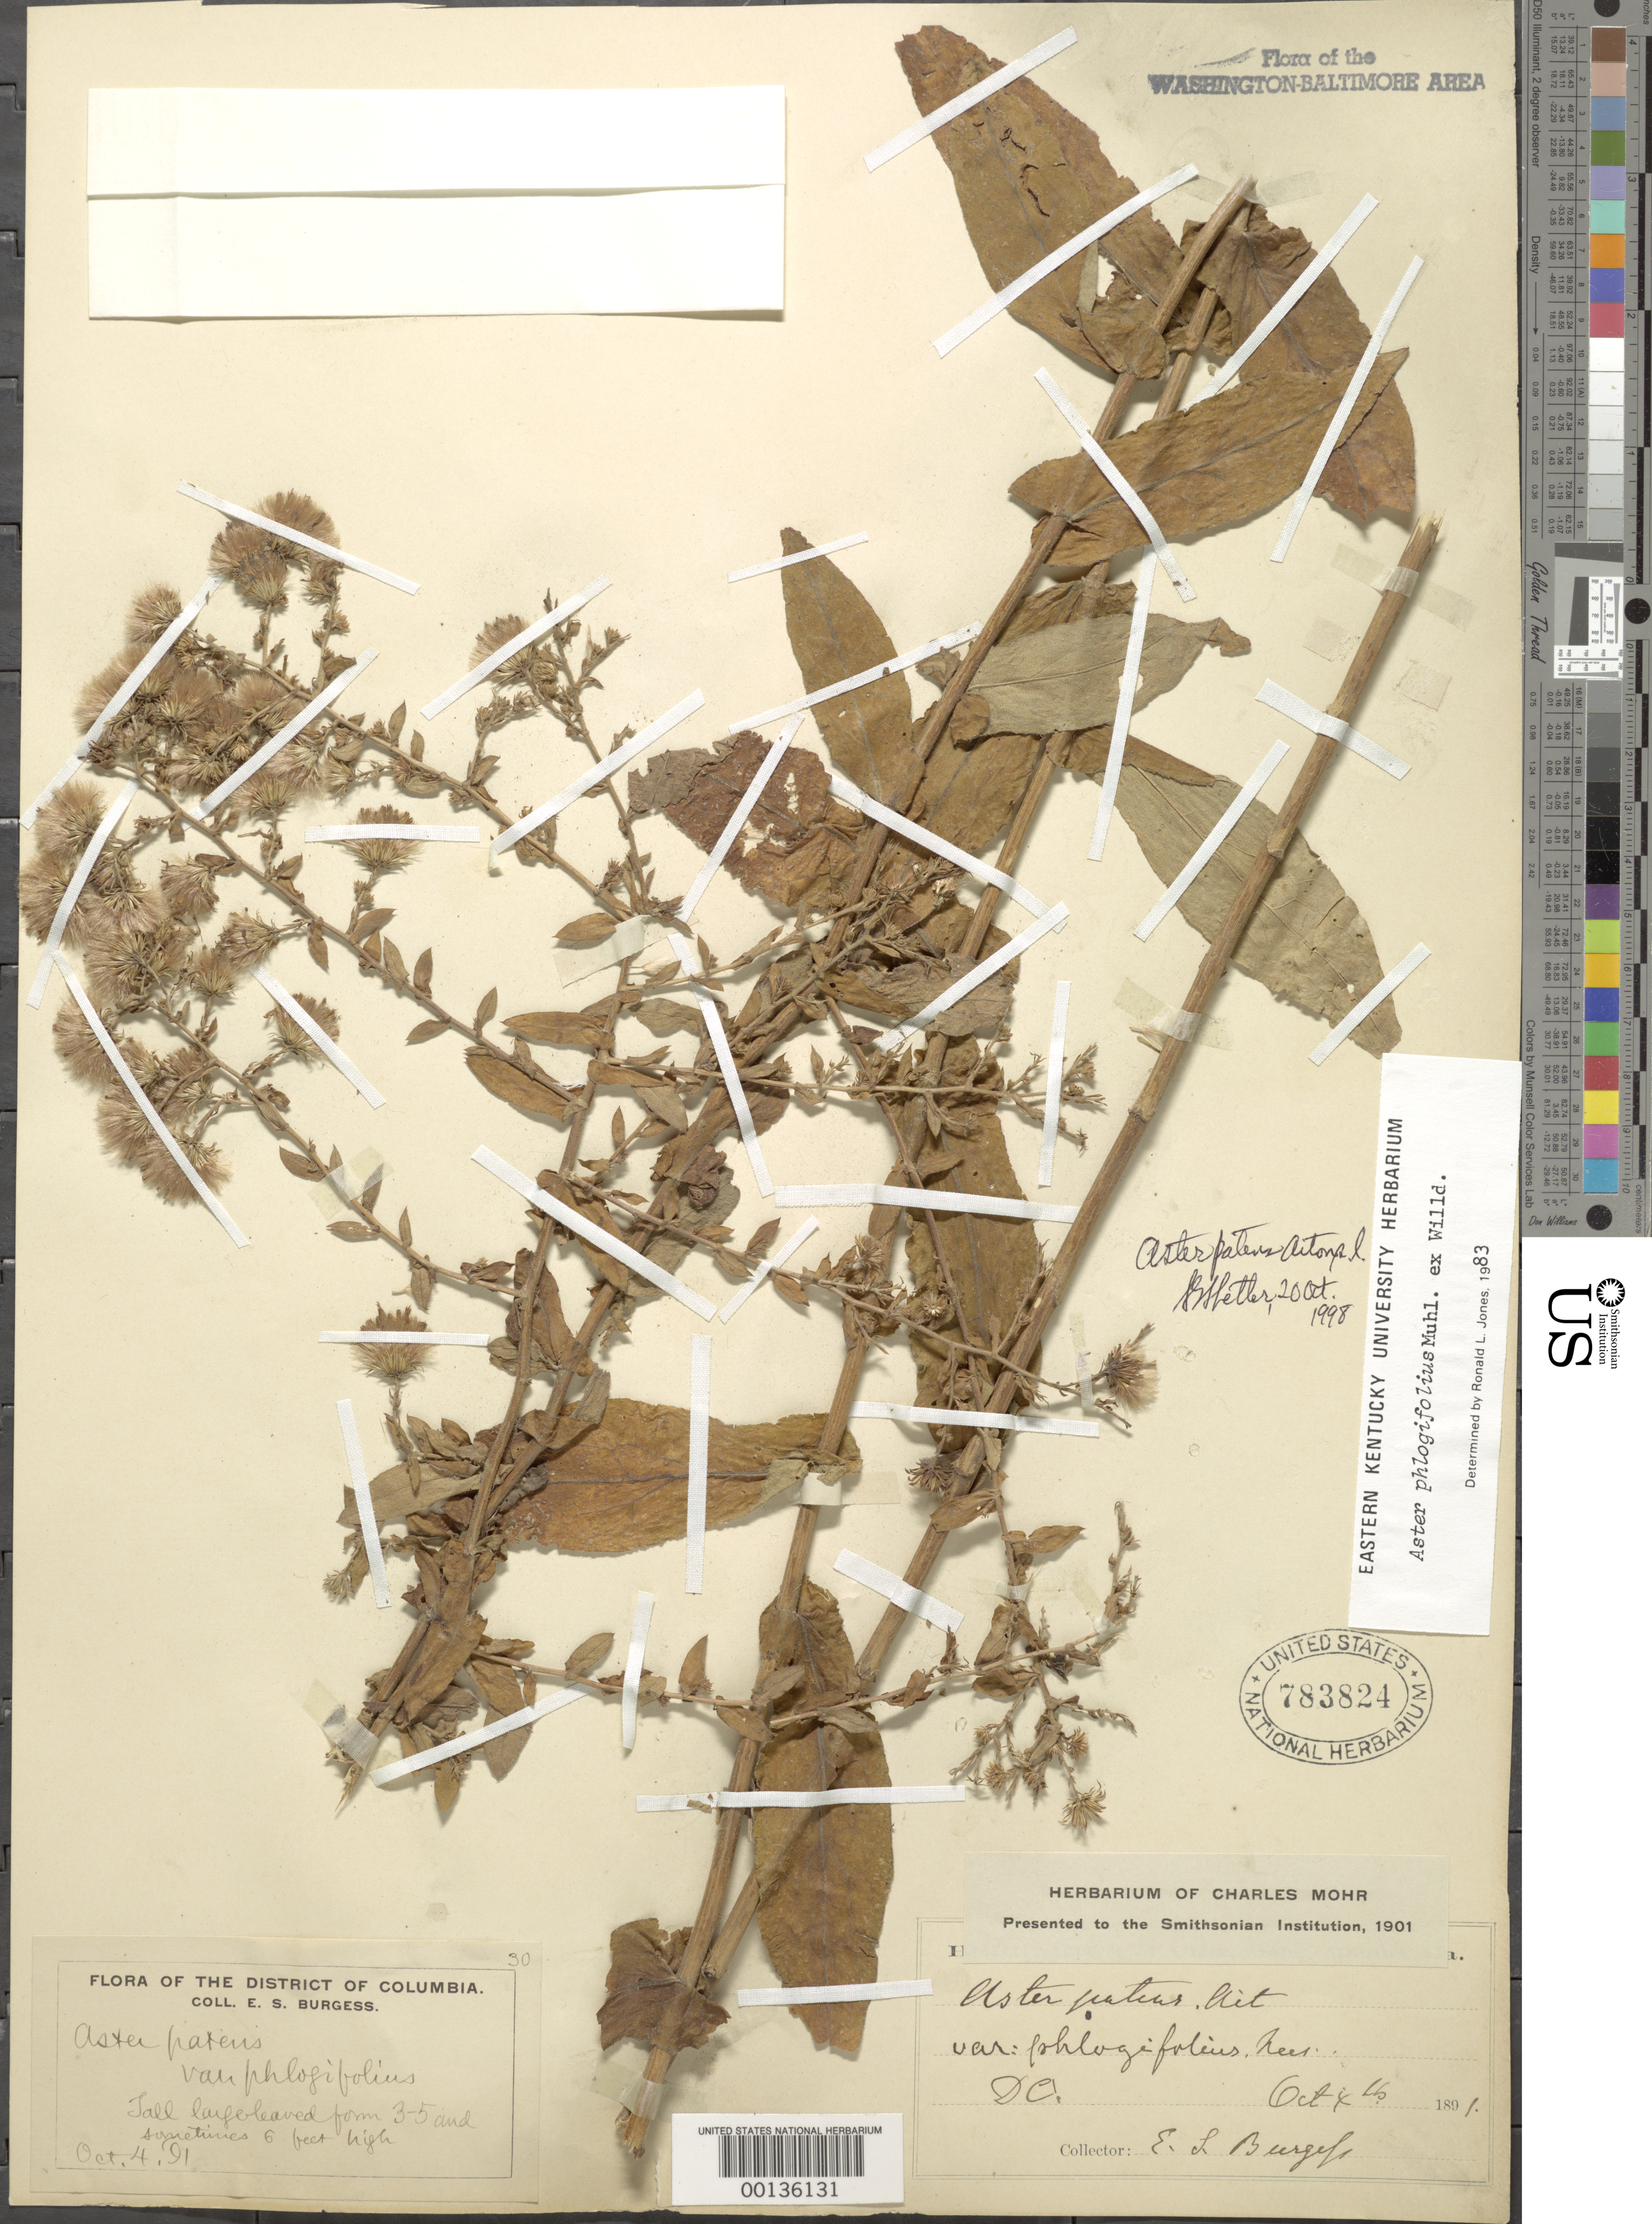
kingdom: Plantae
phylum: Tracheophyta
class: Magnoliopsida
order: Asterales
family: Asteraceae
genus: Symphyotrichum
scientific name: Symphyotrichum phlogifolium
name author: (Muhl. ex Willd.) G.L. Nesom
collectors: E. Burgess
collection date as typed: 04 Oct 1891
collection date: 1891-10-04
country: United States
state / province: District of Columbia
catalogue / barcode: US 783824